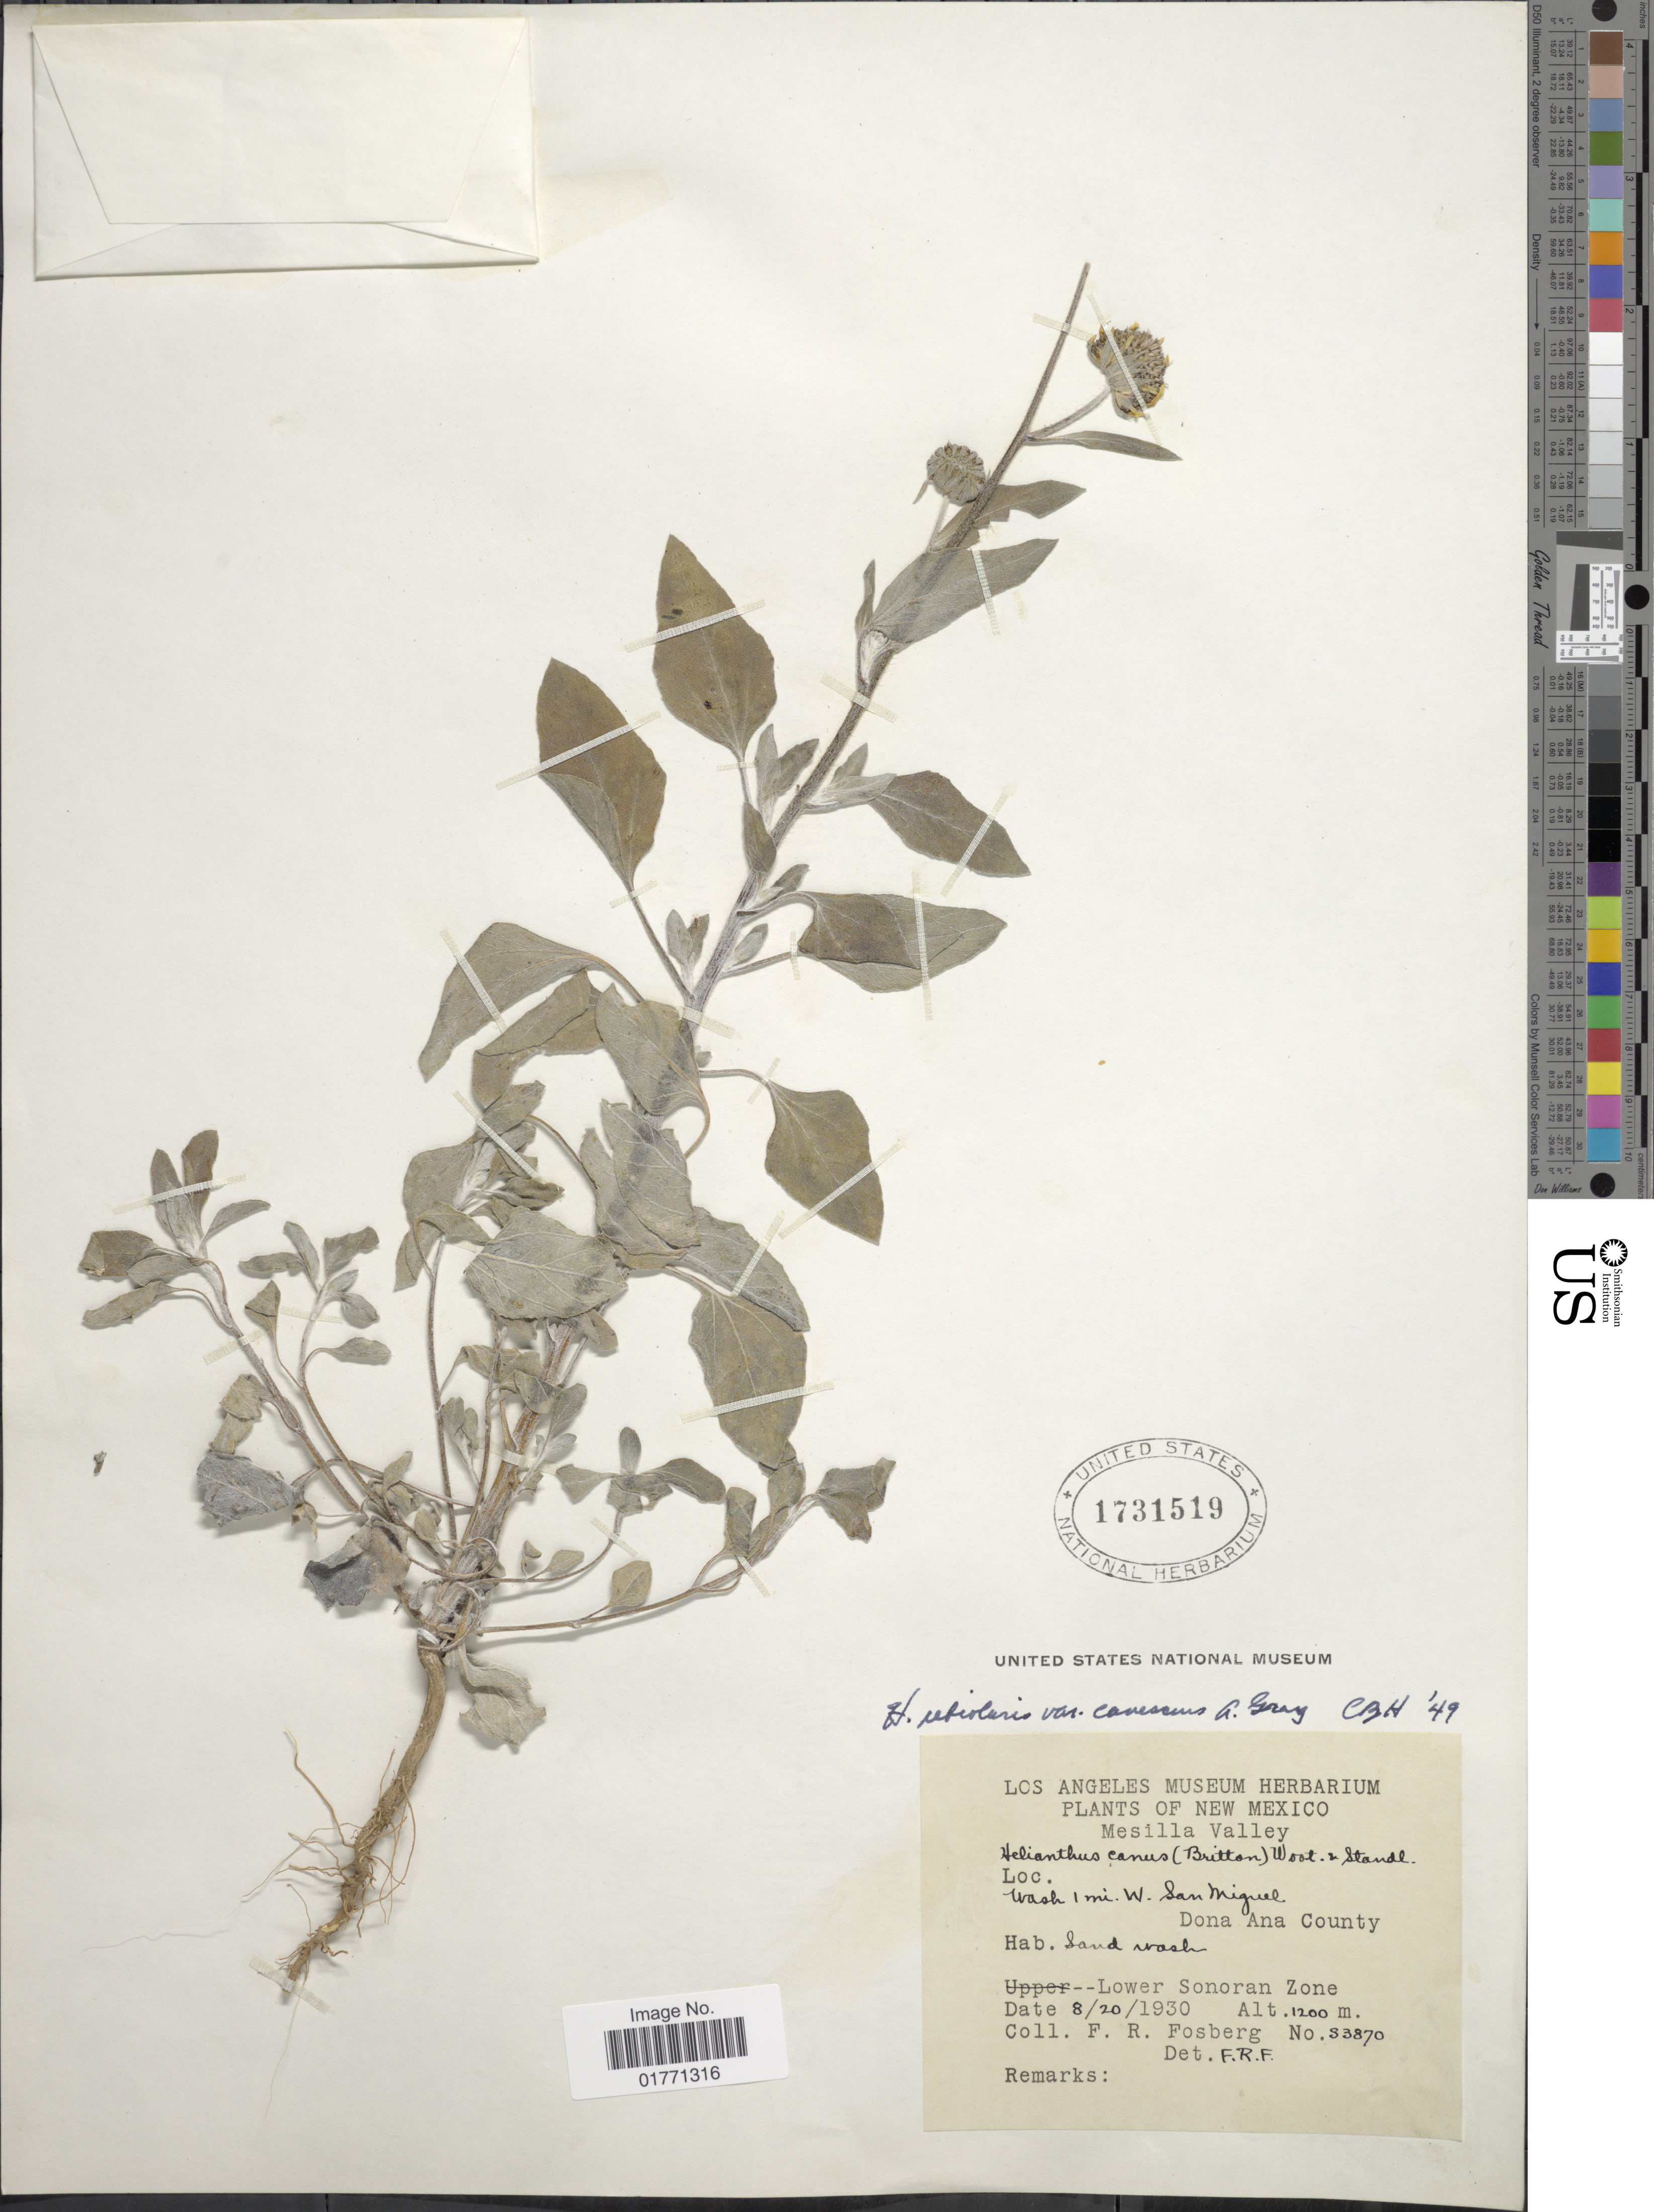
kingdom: Plantae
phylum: Tracheophyta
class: Magnoliopsida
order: Asterales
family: Asteraceae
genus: Helianthus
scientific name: Helianthus petiolaris var. canescens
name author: Nutt.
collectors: F. R. Fosberg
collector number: S3870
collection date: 1930-08-20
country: United States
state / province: New Mexico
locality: Mesilla Valley, Wash. 1 mi. W. San Miguel, Dona Ana County, sand wash, Lower Sonoran Zone.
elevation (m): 1200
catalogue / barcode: US 1731519